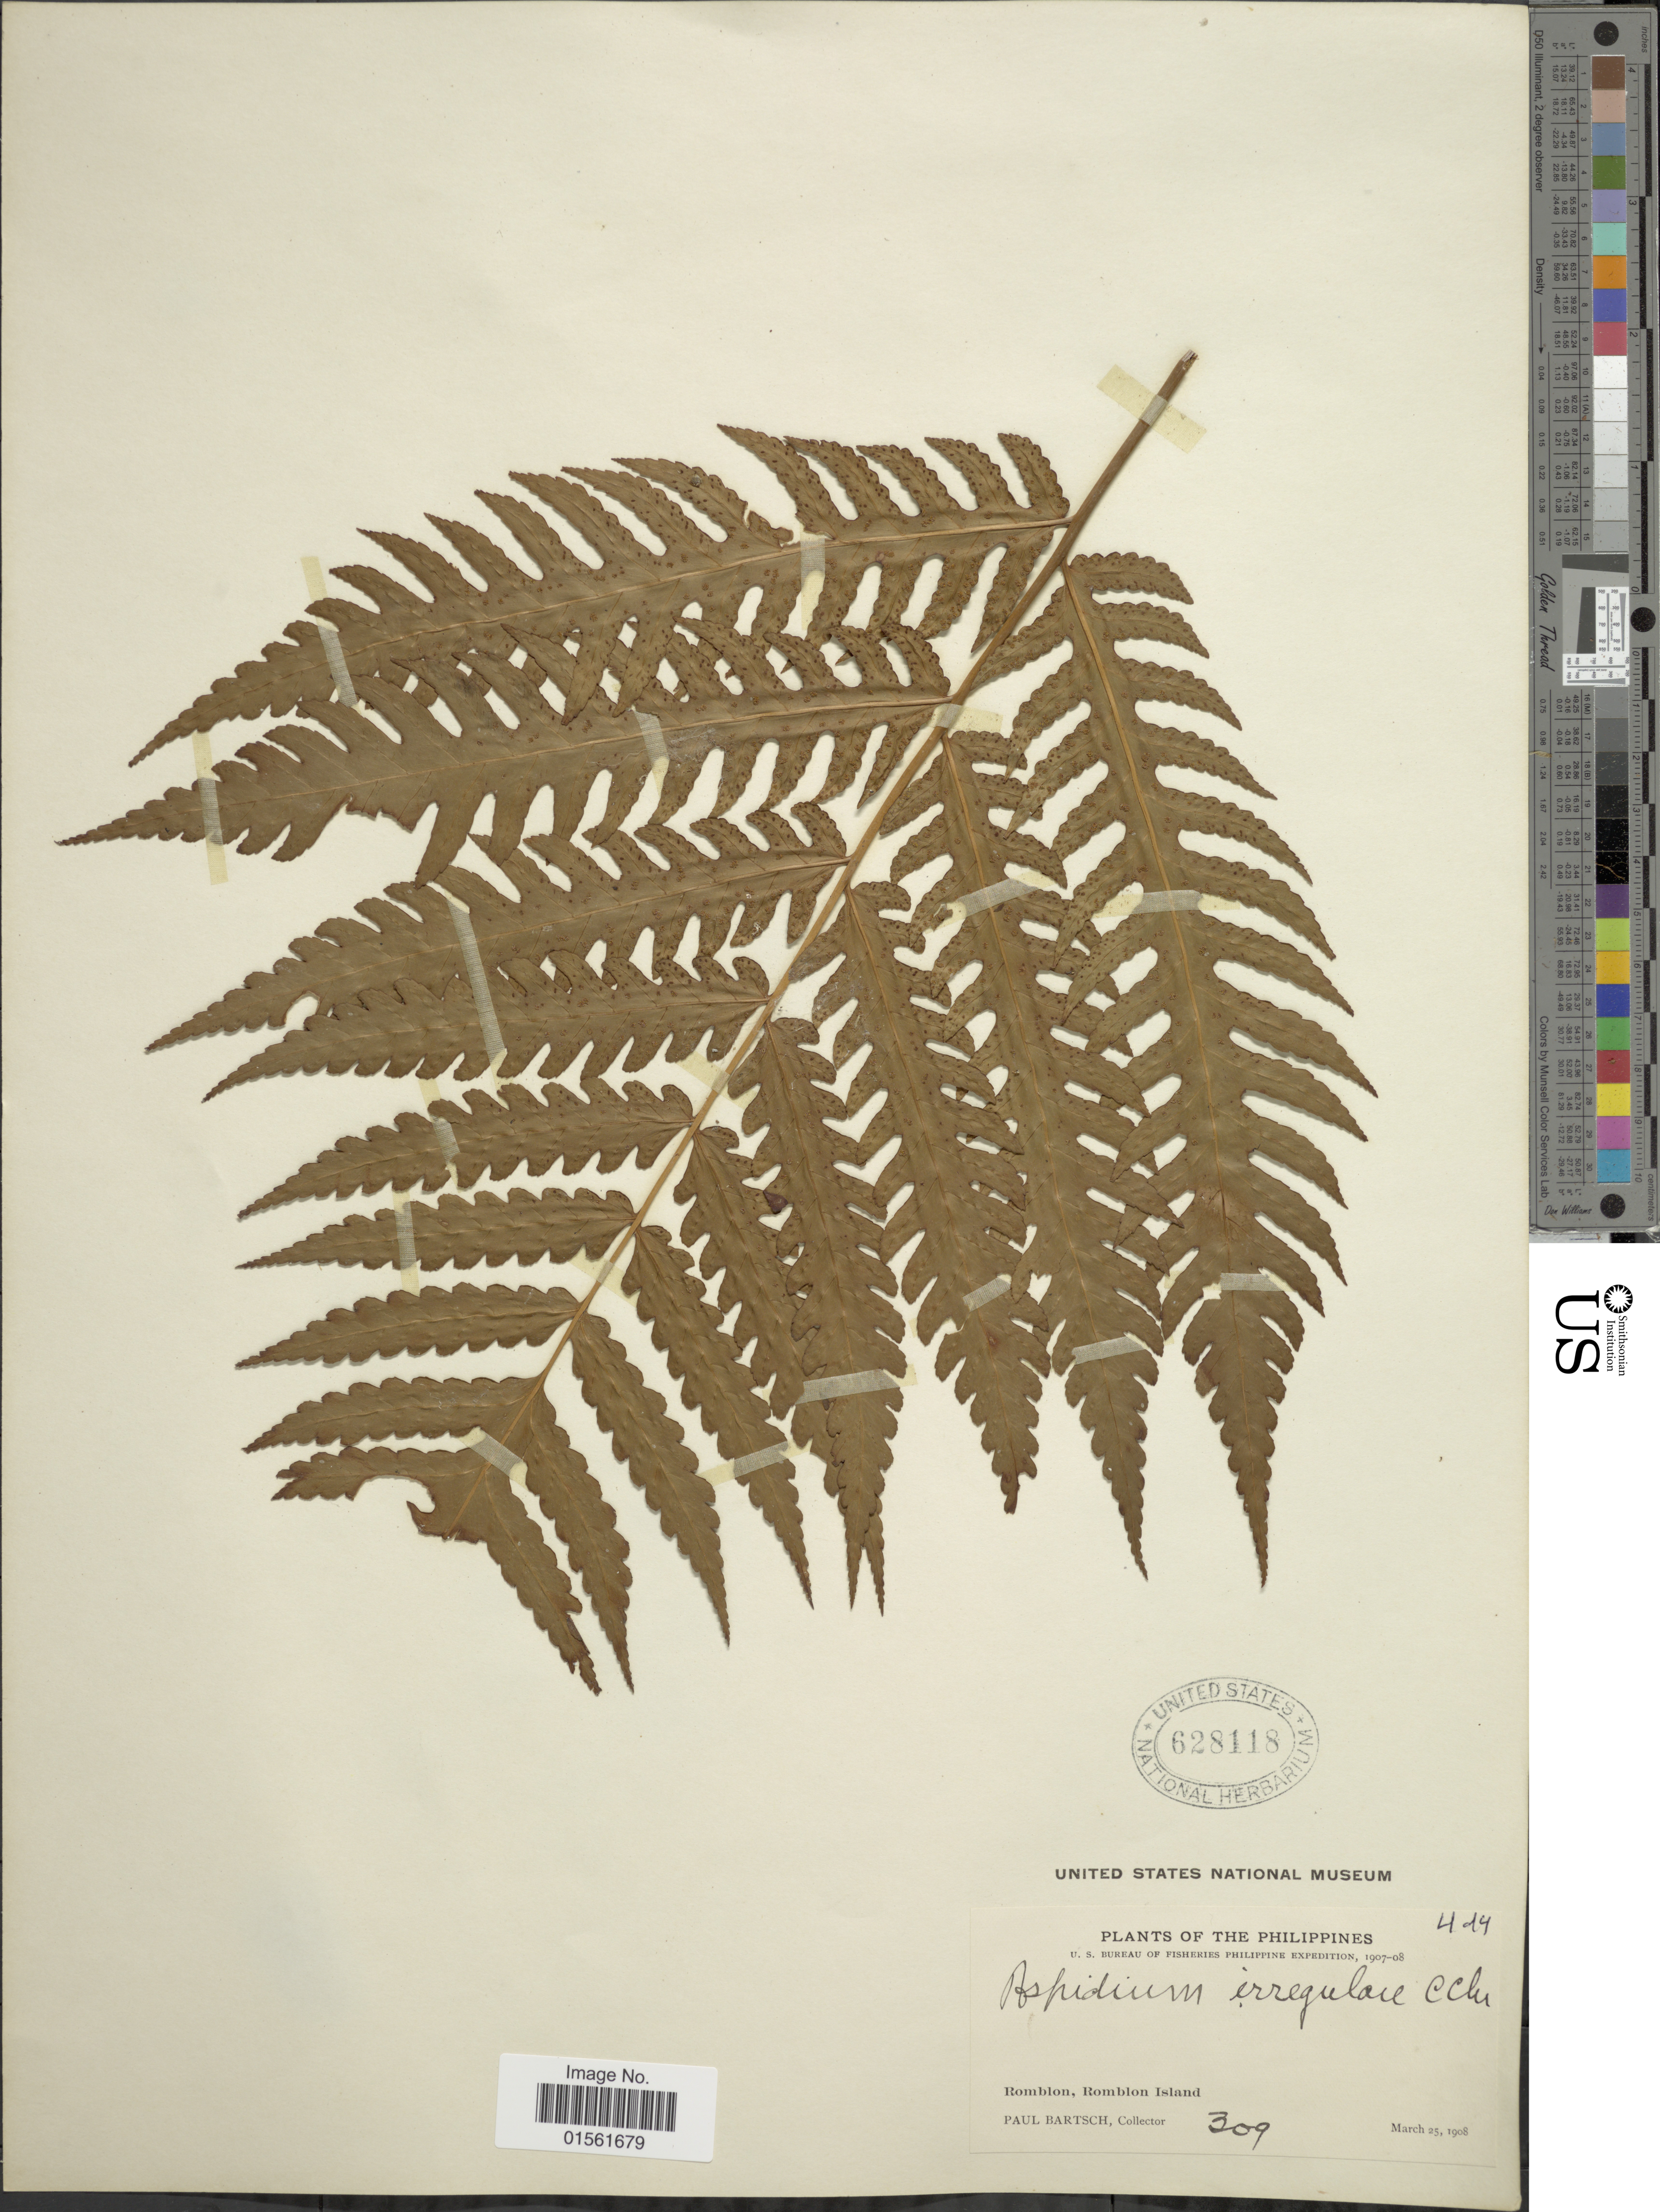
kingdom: Plantae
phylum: Tracheophyta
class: Polypodiopsida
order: Polypodiales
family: Dryopteridaceae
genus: Pleocnemia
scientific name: Pleocnemia macrodonta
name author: (C. Presl ex Fée) Holttum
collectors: P. Bartsch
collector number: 309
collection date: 1908-03-25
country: Philippines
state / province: Mimaropa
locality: Romblon, Romblon Island.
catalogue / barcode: US 628118